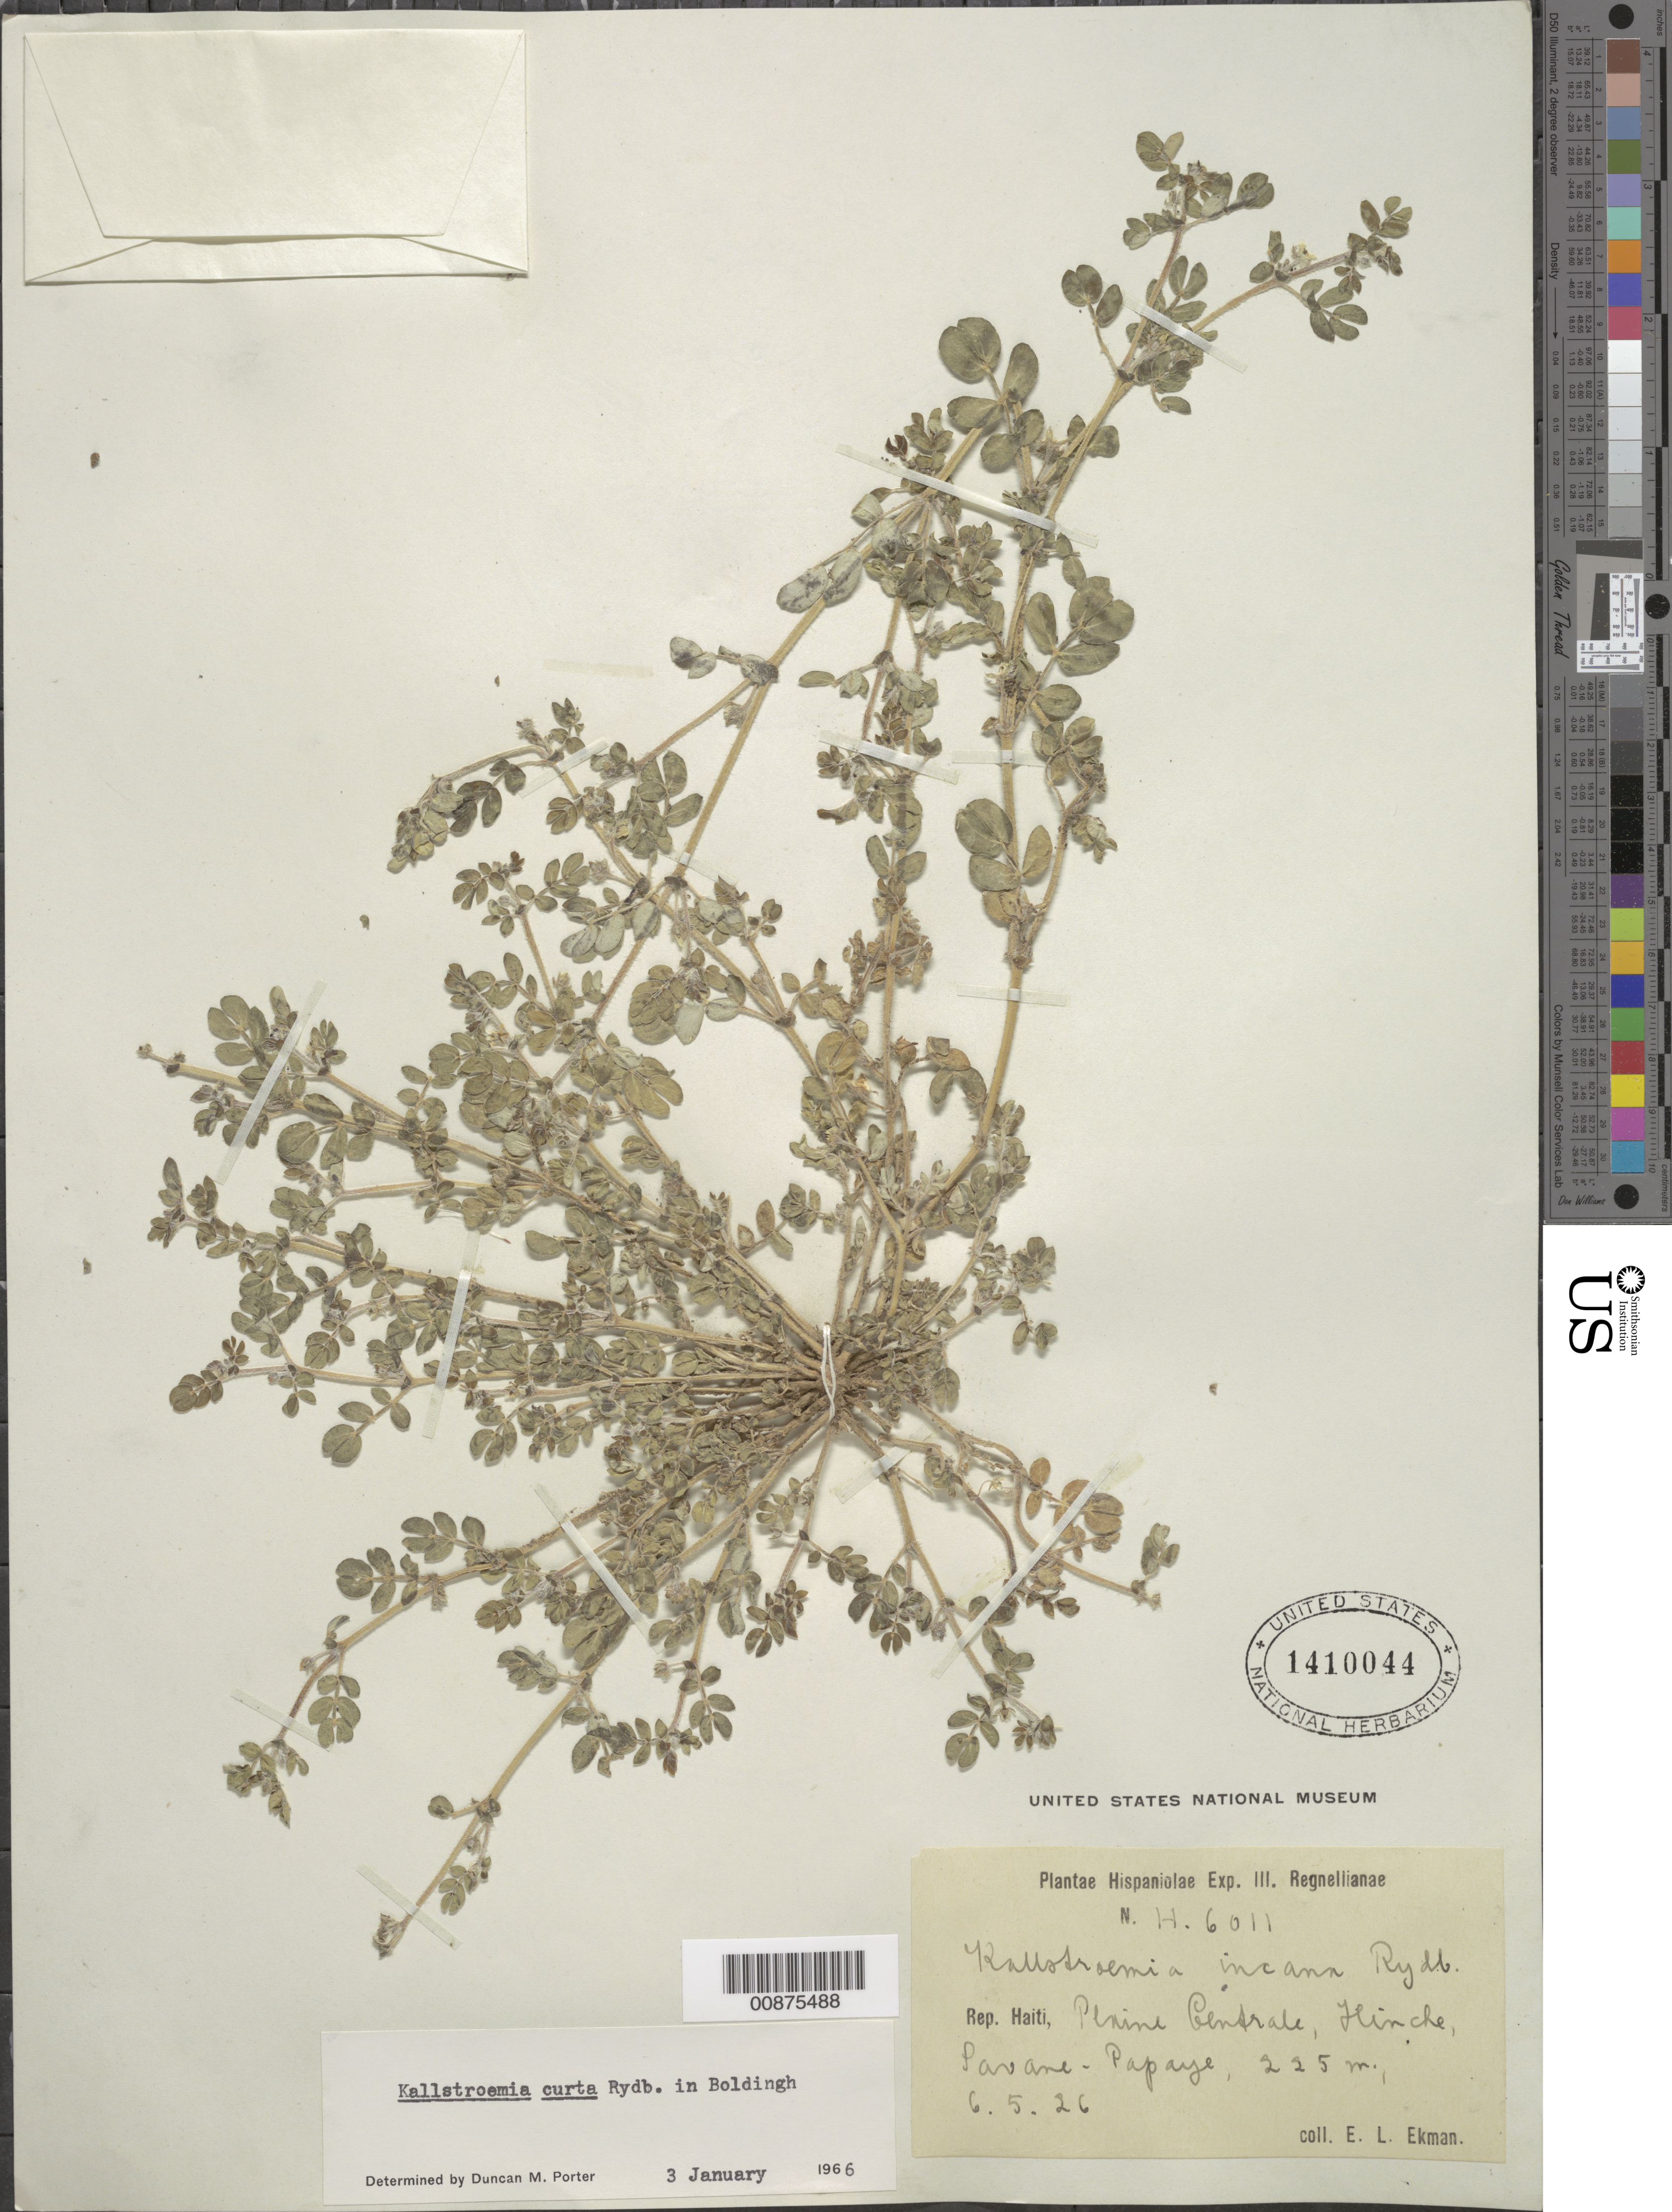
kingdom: Plantae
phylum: Tracheophyta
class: Magnoliopsida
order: Zygophyllales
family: Zygophyllaceae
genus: Kallstroemia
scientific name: Kallstroemia curta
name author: Rydb.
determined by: Porter, D. M.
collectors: E. L. Ekman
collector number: H 6011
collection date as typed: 06 May 1926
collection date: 1926-05-06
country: Haiti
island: Hispaniola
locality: Plaine Centrale, Hinche, Savane-Papaye.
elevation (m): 225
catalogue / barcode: US 1410044